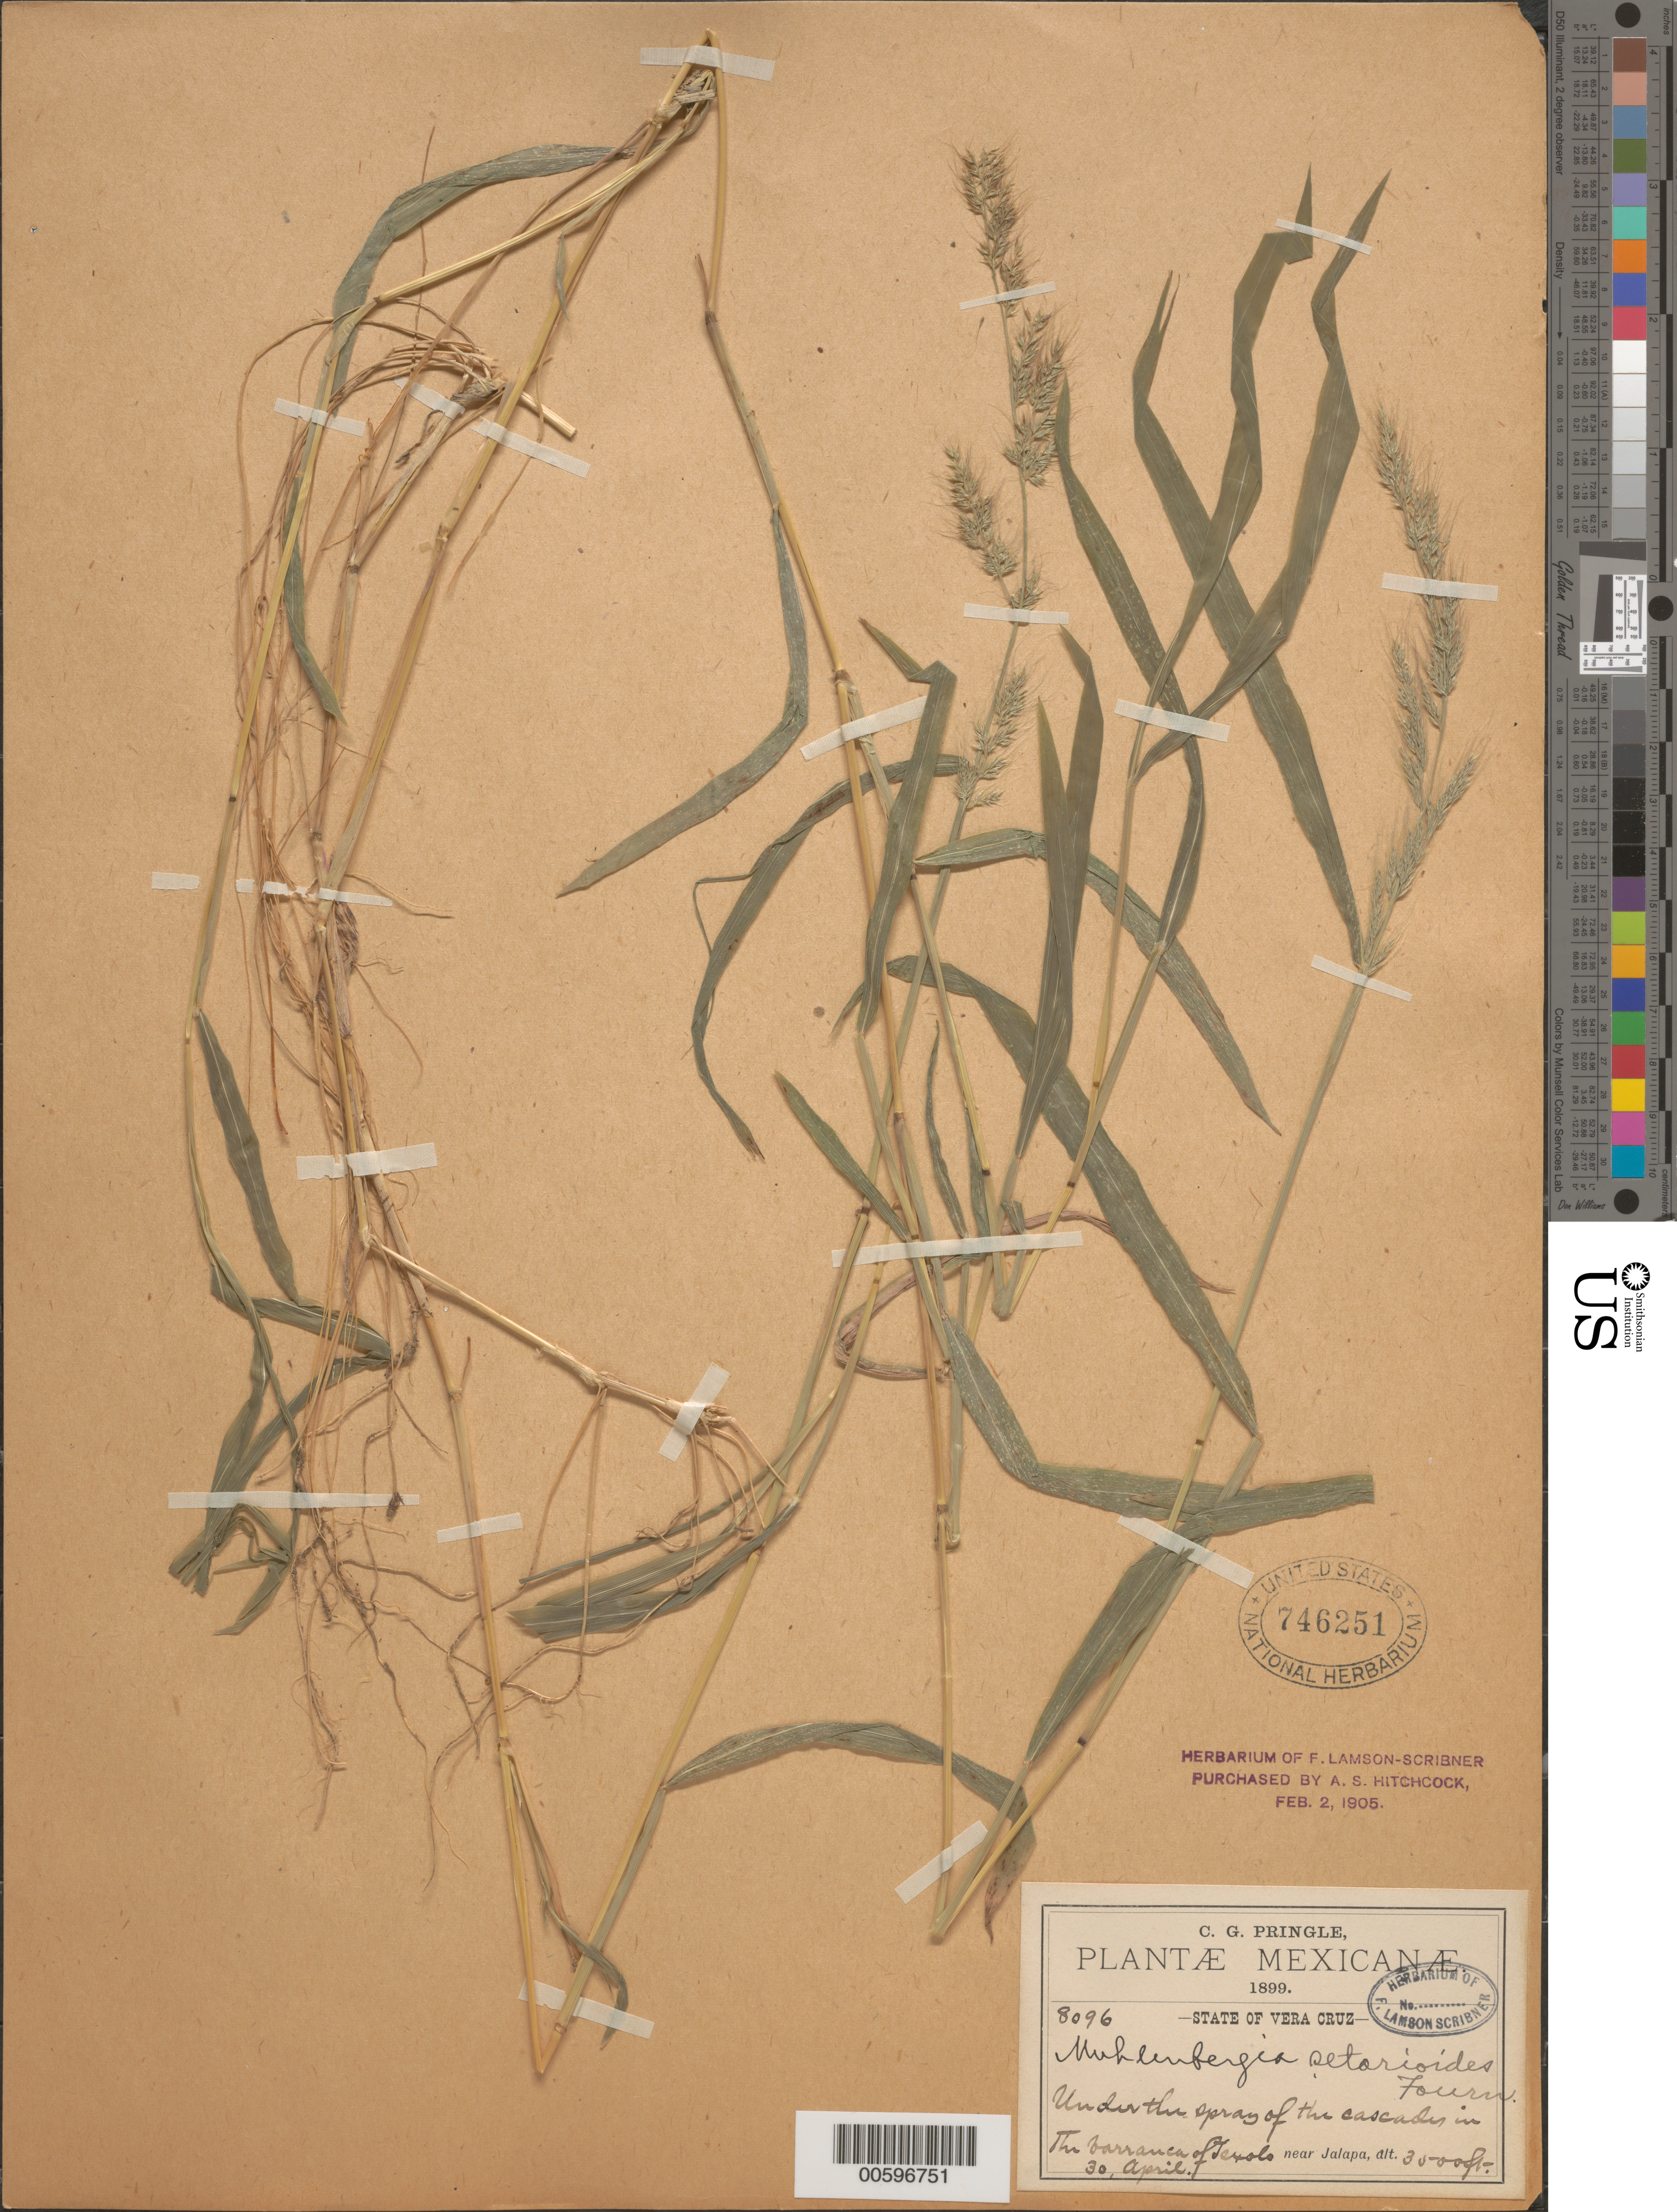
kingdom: Plantae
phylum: Tracheophyta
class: Liliopsida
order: Poales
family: Poaceae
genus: Muhlenbergia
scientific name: Muhlenbergia setarioides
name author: E. Fourn.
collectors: C. G. Pringle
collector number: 8096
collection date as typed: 30 Apr 1899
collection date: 1899-04-30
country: Mexico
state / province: Veracruz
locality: In the barranca of Texolo, near Jalapa.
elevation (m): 914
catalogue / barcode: US 746251